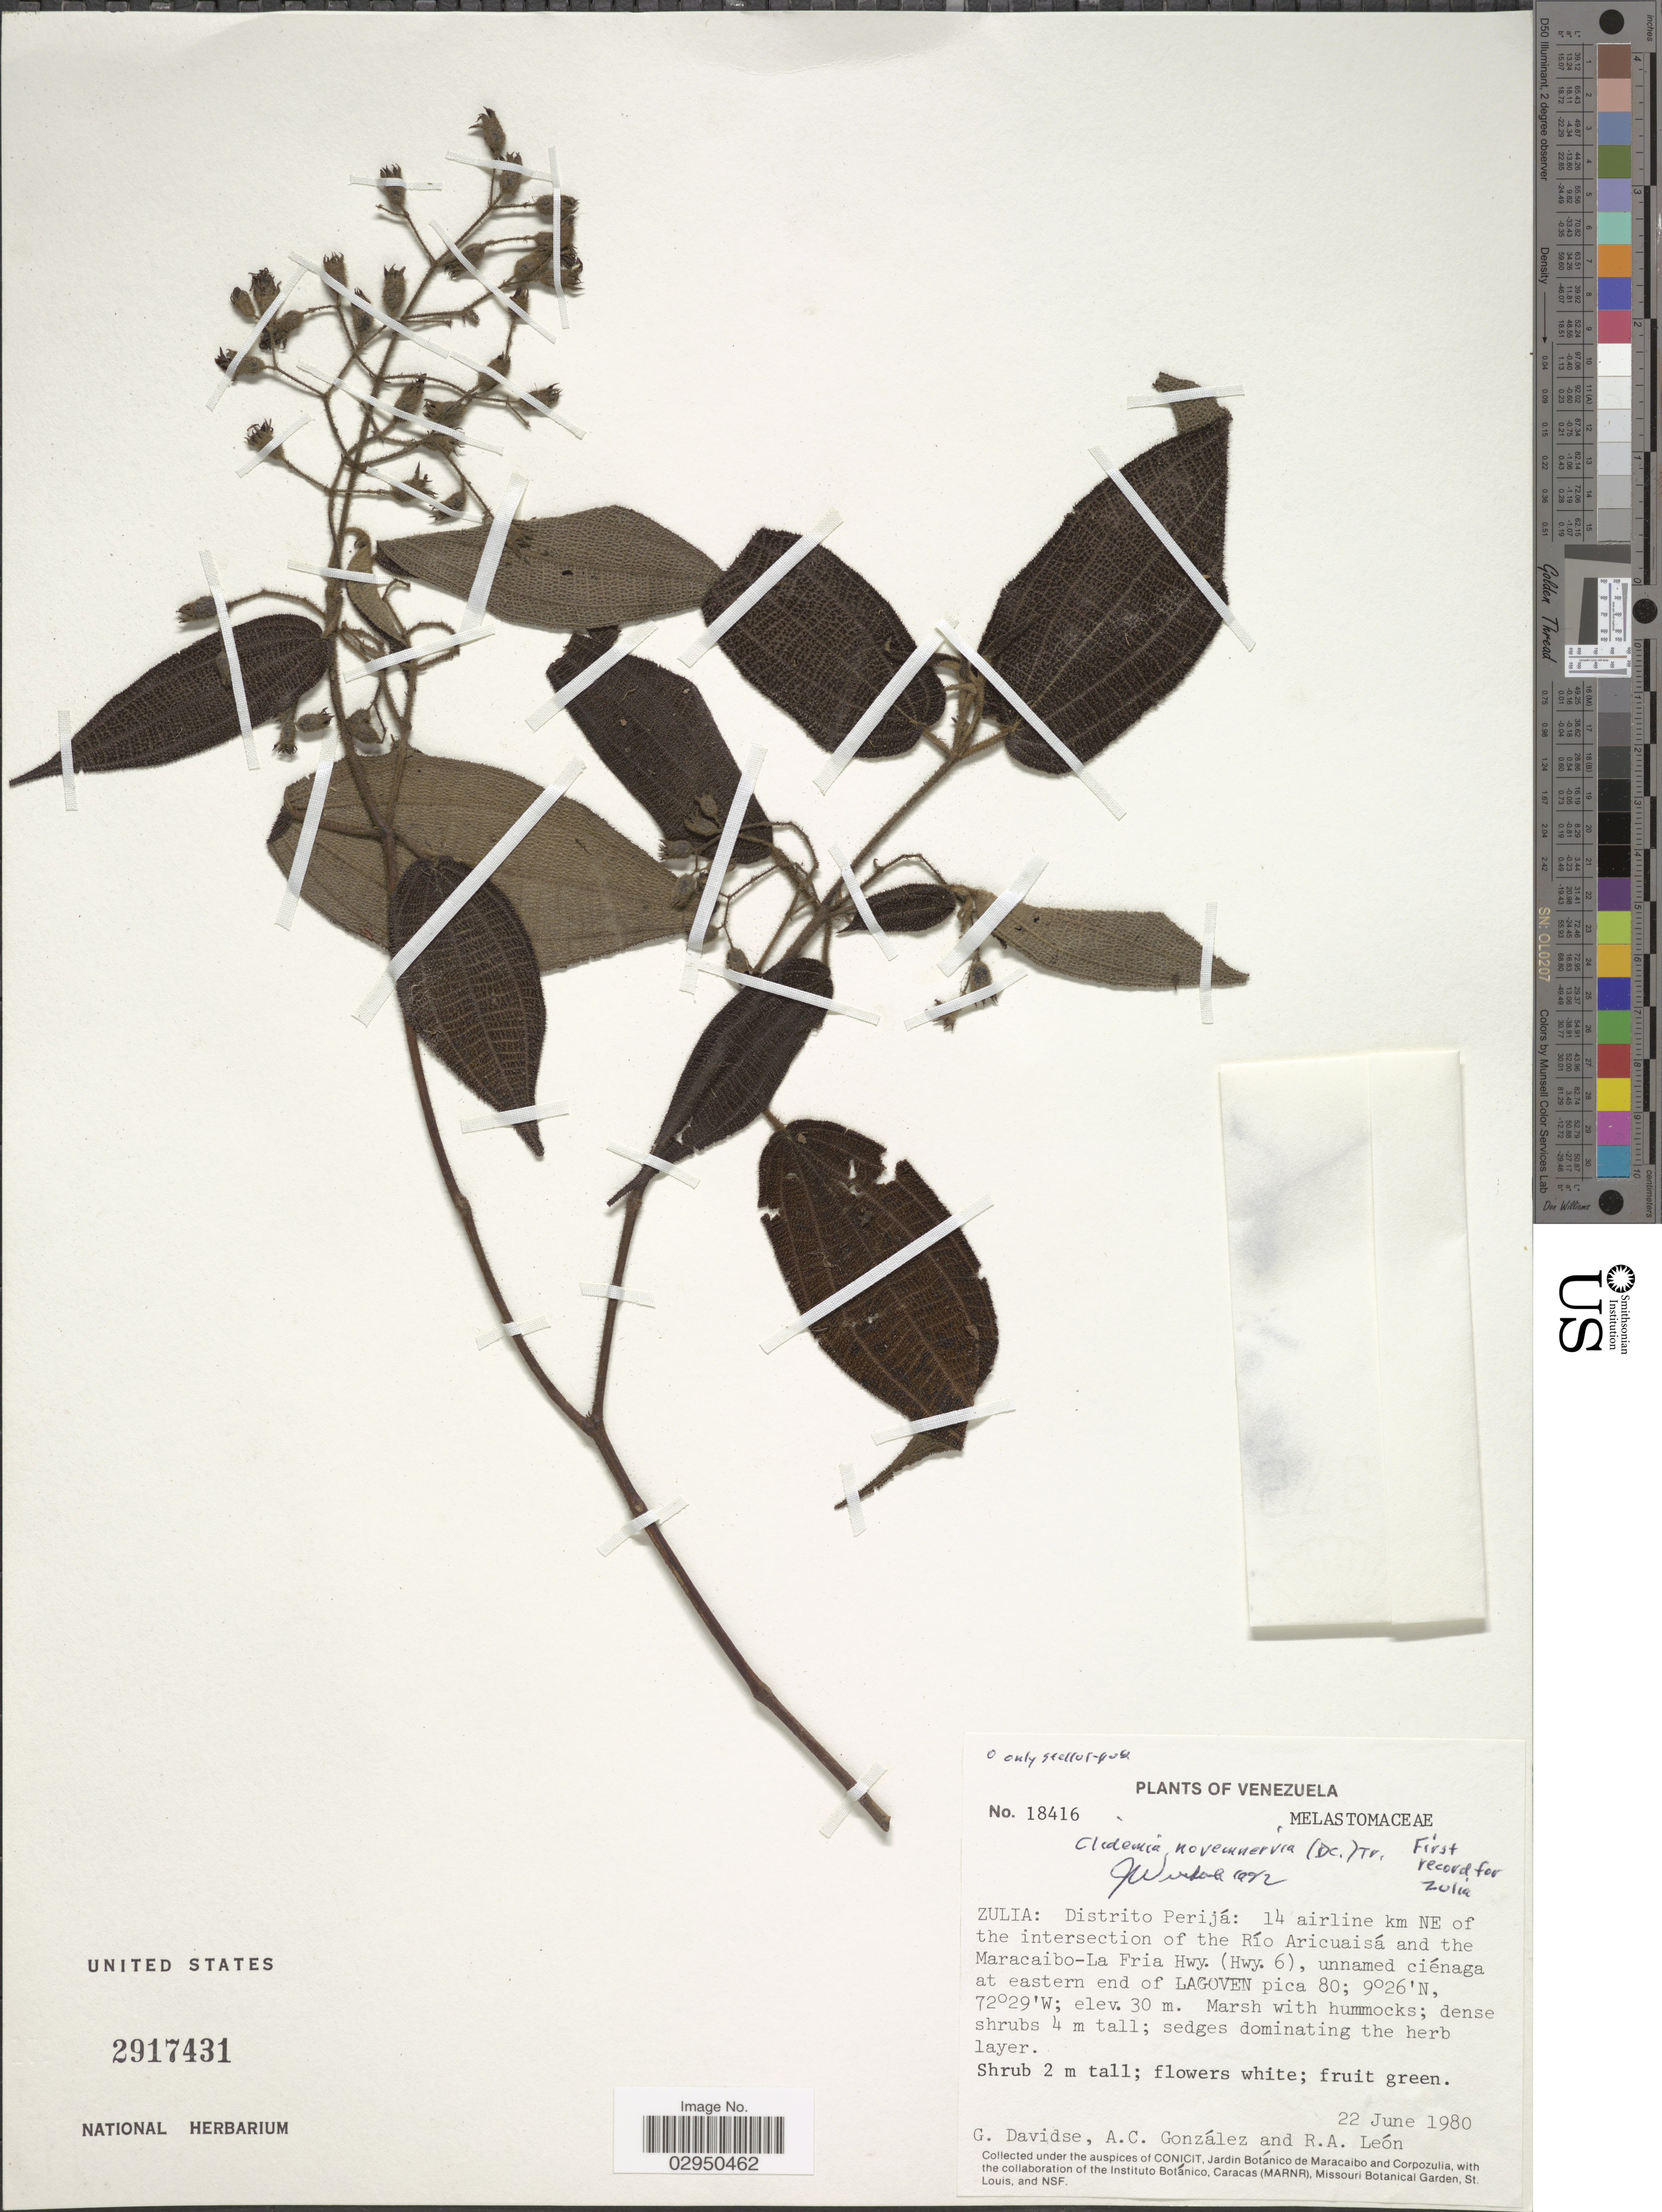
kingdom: Plantae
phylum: Tracheophyta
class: Magnoliopsida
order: Myrtales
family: Melastomataceae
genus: Clidemia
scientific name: Clidemia novemnervia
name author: (DC.) Triana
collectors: G. Davidse, A. C. González & R. A. León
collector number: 18416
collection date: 1980-06-22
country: Venezuela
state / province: Zulia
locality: Distrito Perijá: 14 airline km NE of the intersection of the Río Aricuaisá and the Maracaibo-La Fria Hwy. (Hwy 6)., unnamed ciénaga at eastern end of Lagoven pica 80.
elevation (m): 30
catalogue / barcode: US 2917431